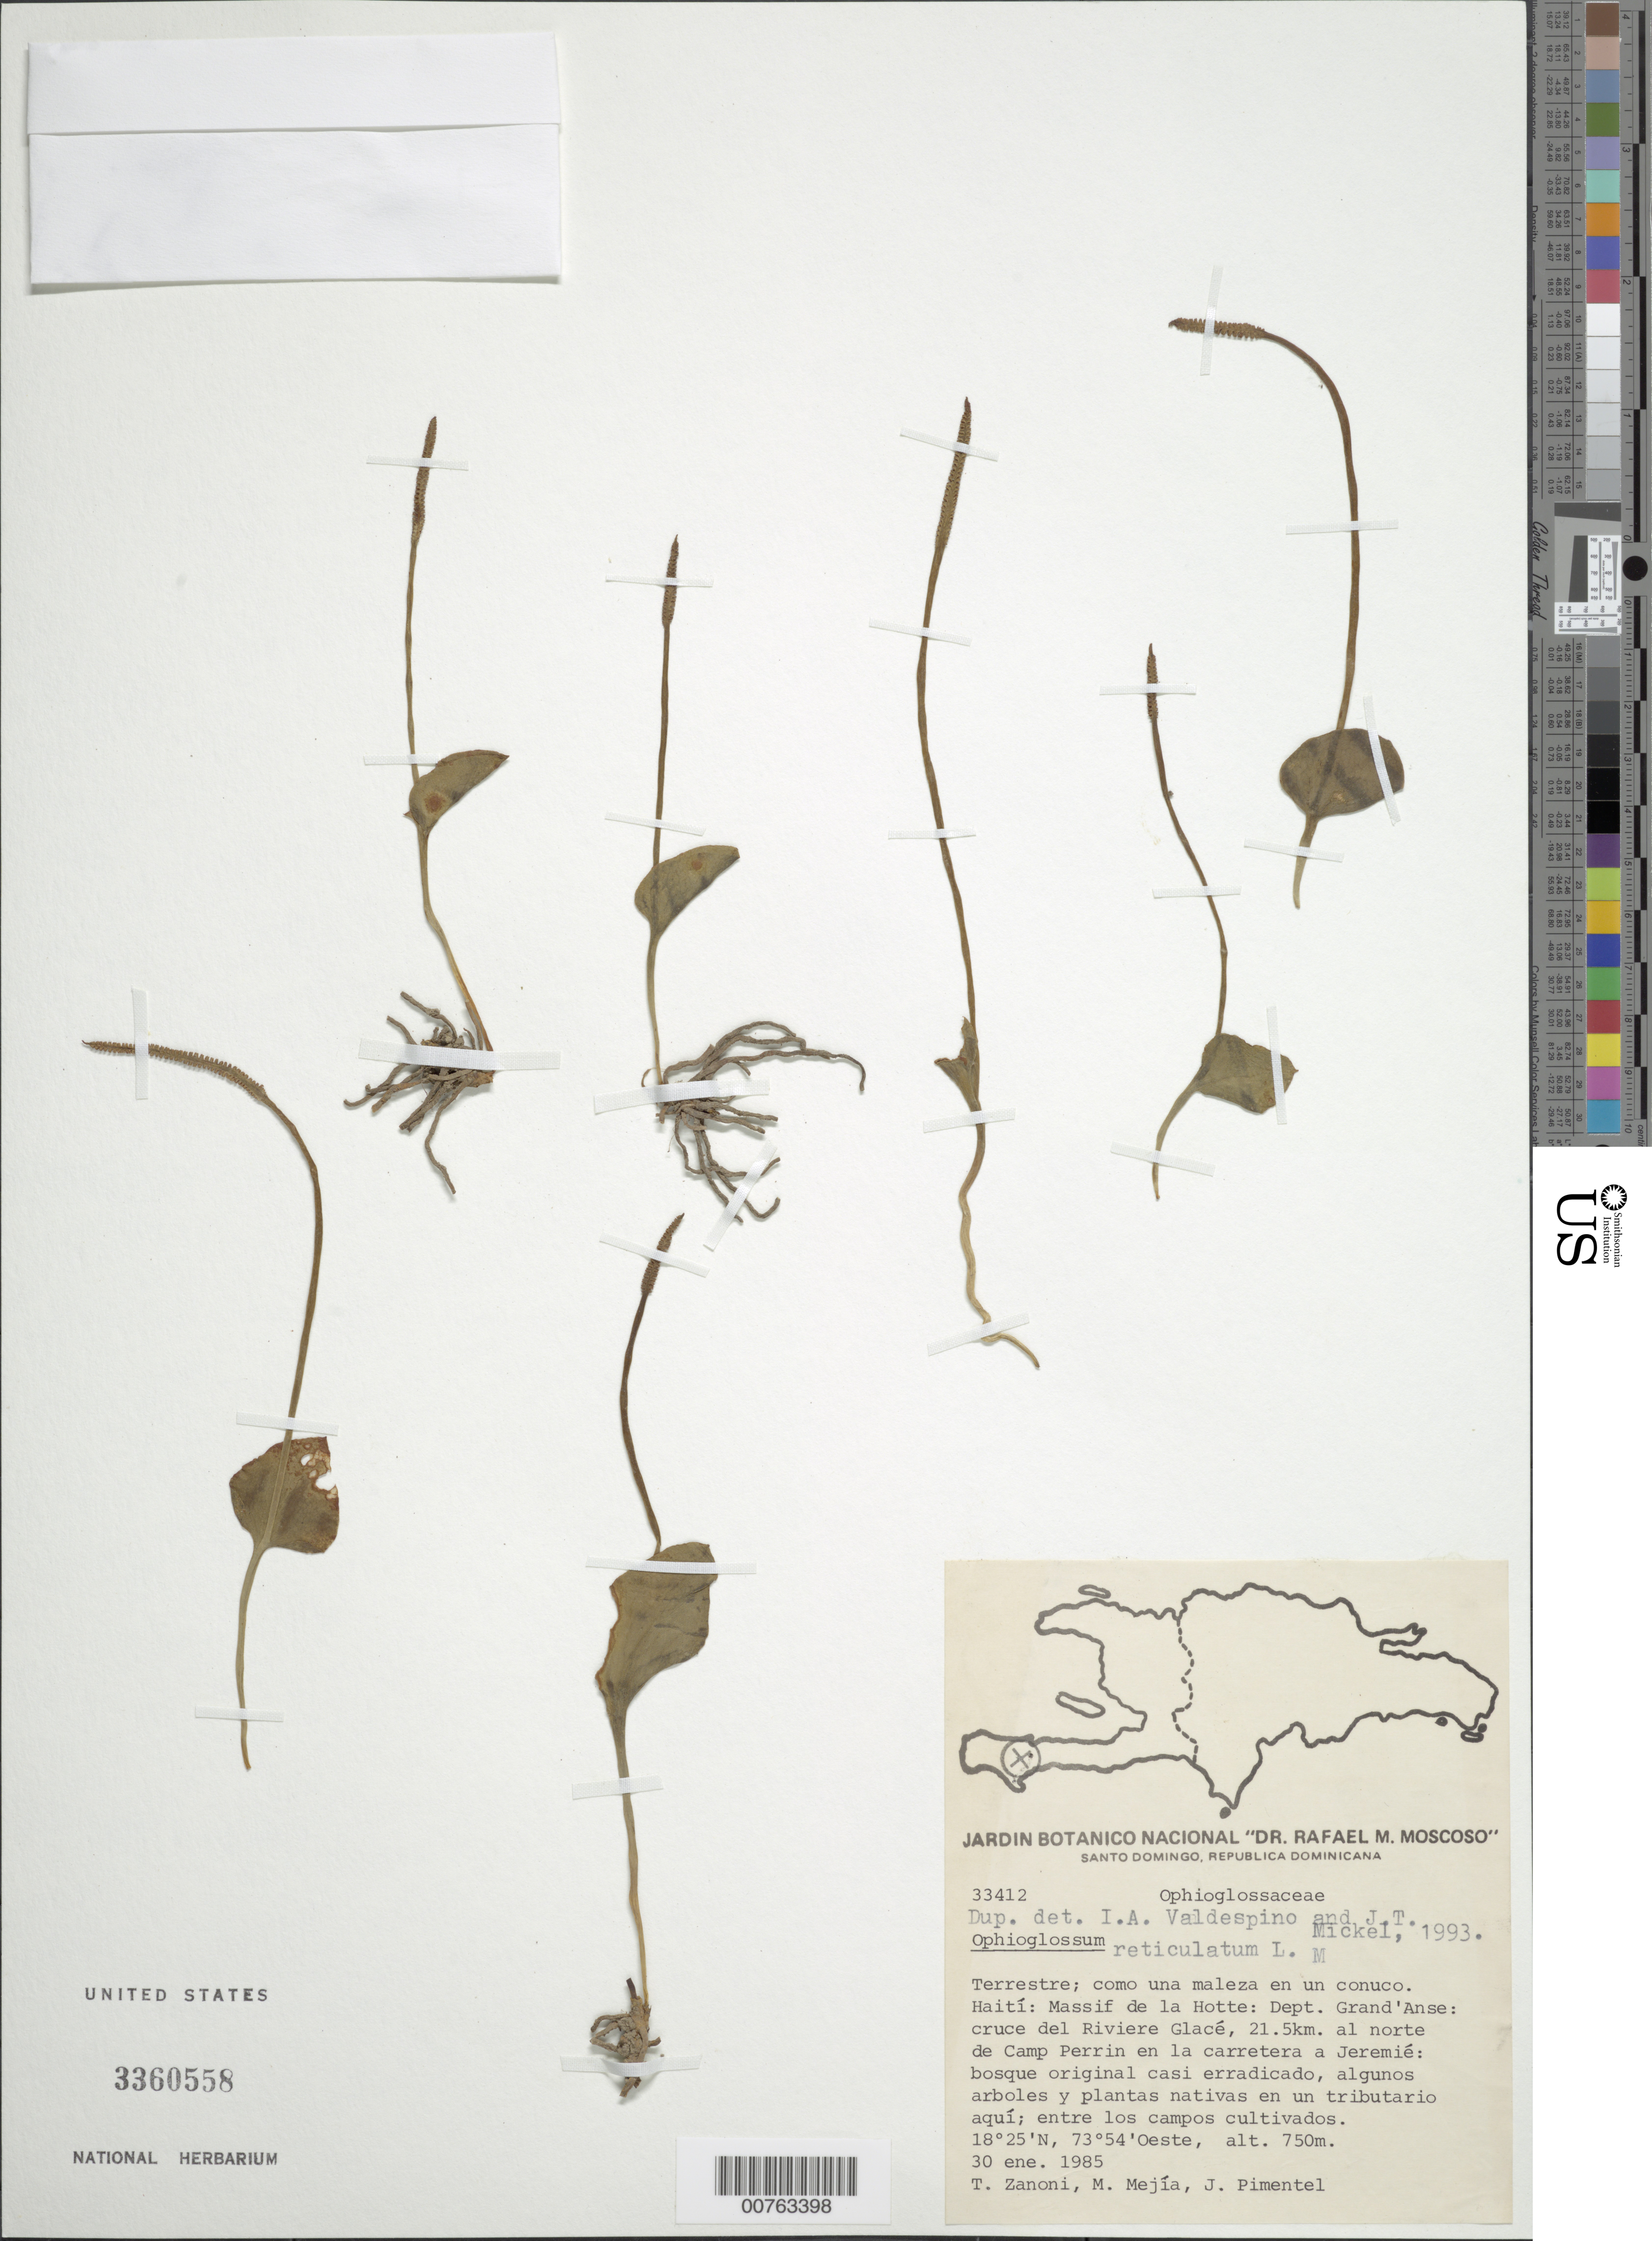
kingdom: Plantae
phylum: Tracheophyta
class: Polypodiopsida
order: Ophioglossales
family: Ophioglossaceae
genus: Ophioglossum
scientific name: Ophioglossum reticulatum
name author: L.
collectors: T. A. Zanoni, M. Mejia & J. Pimentel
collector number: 33412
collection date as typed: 30 Jan 1985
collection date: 1985-01-30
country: Haiti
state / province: Sud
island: Hispaniola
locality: Massif de la Hotte, Dept. Grand'Anse, cruce del Riviere Glacé, 21.5 km al N de Camp Perrin en la carr. a Jeremié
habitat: Bosque original casi erradicado, algunos arboles y plantas nativas en un tributario aquí, entre los campos cultivados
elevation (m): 750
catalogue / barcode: US 3360558